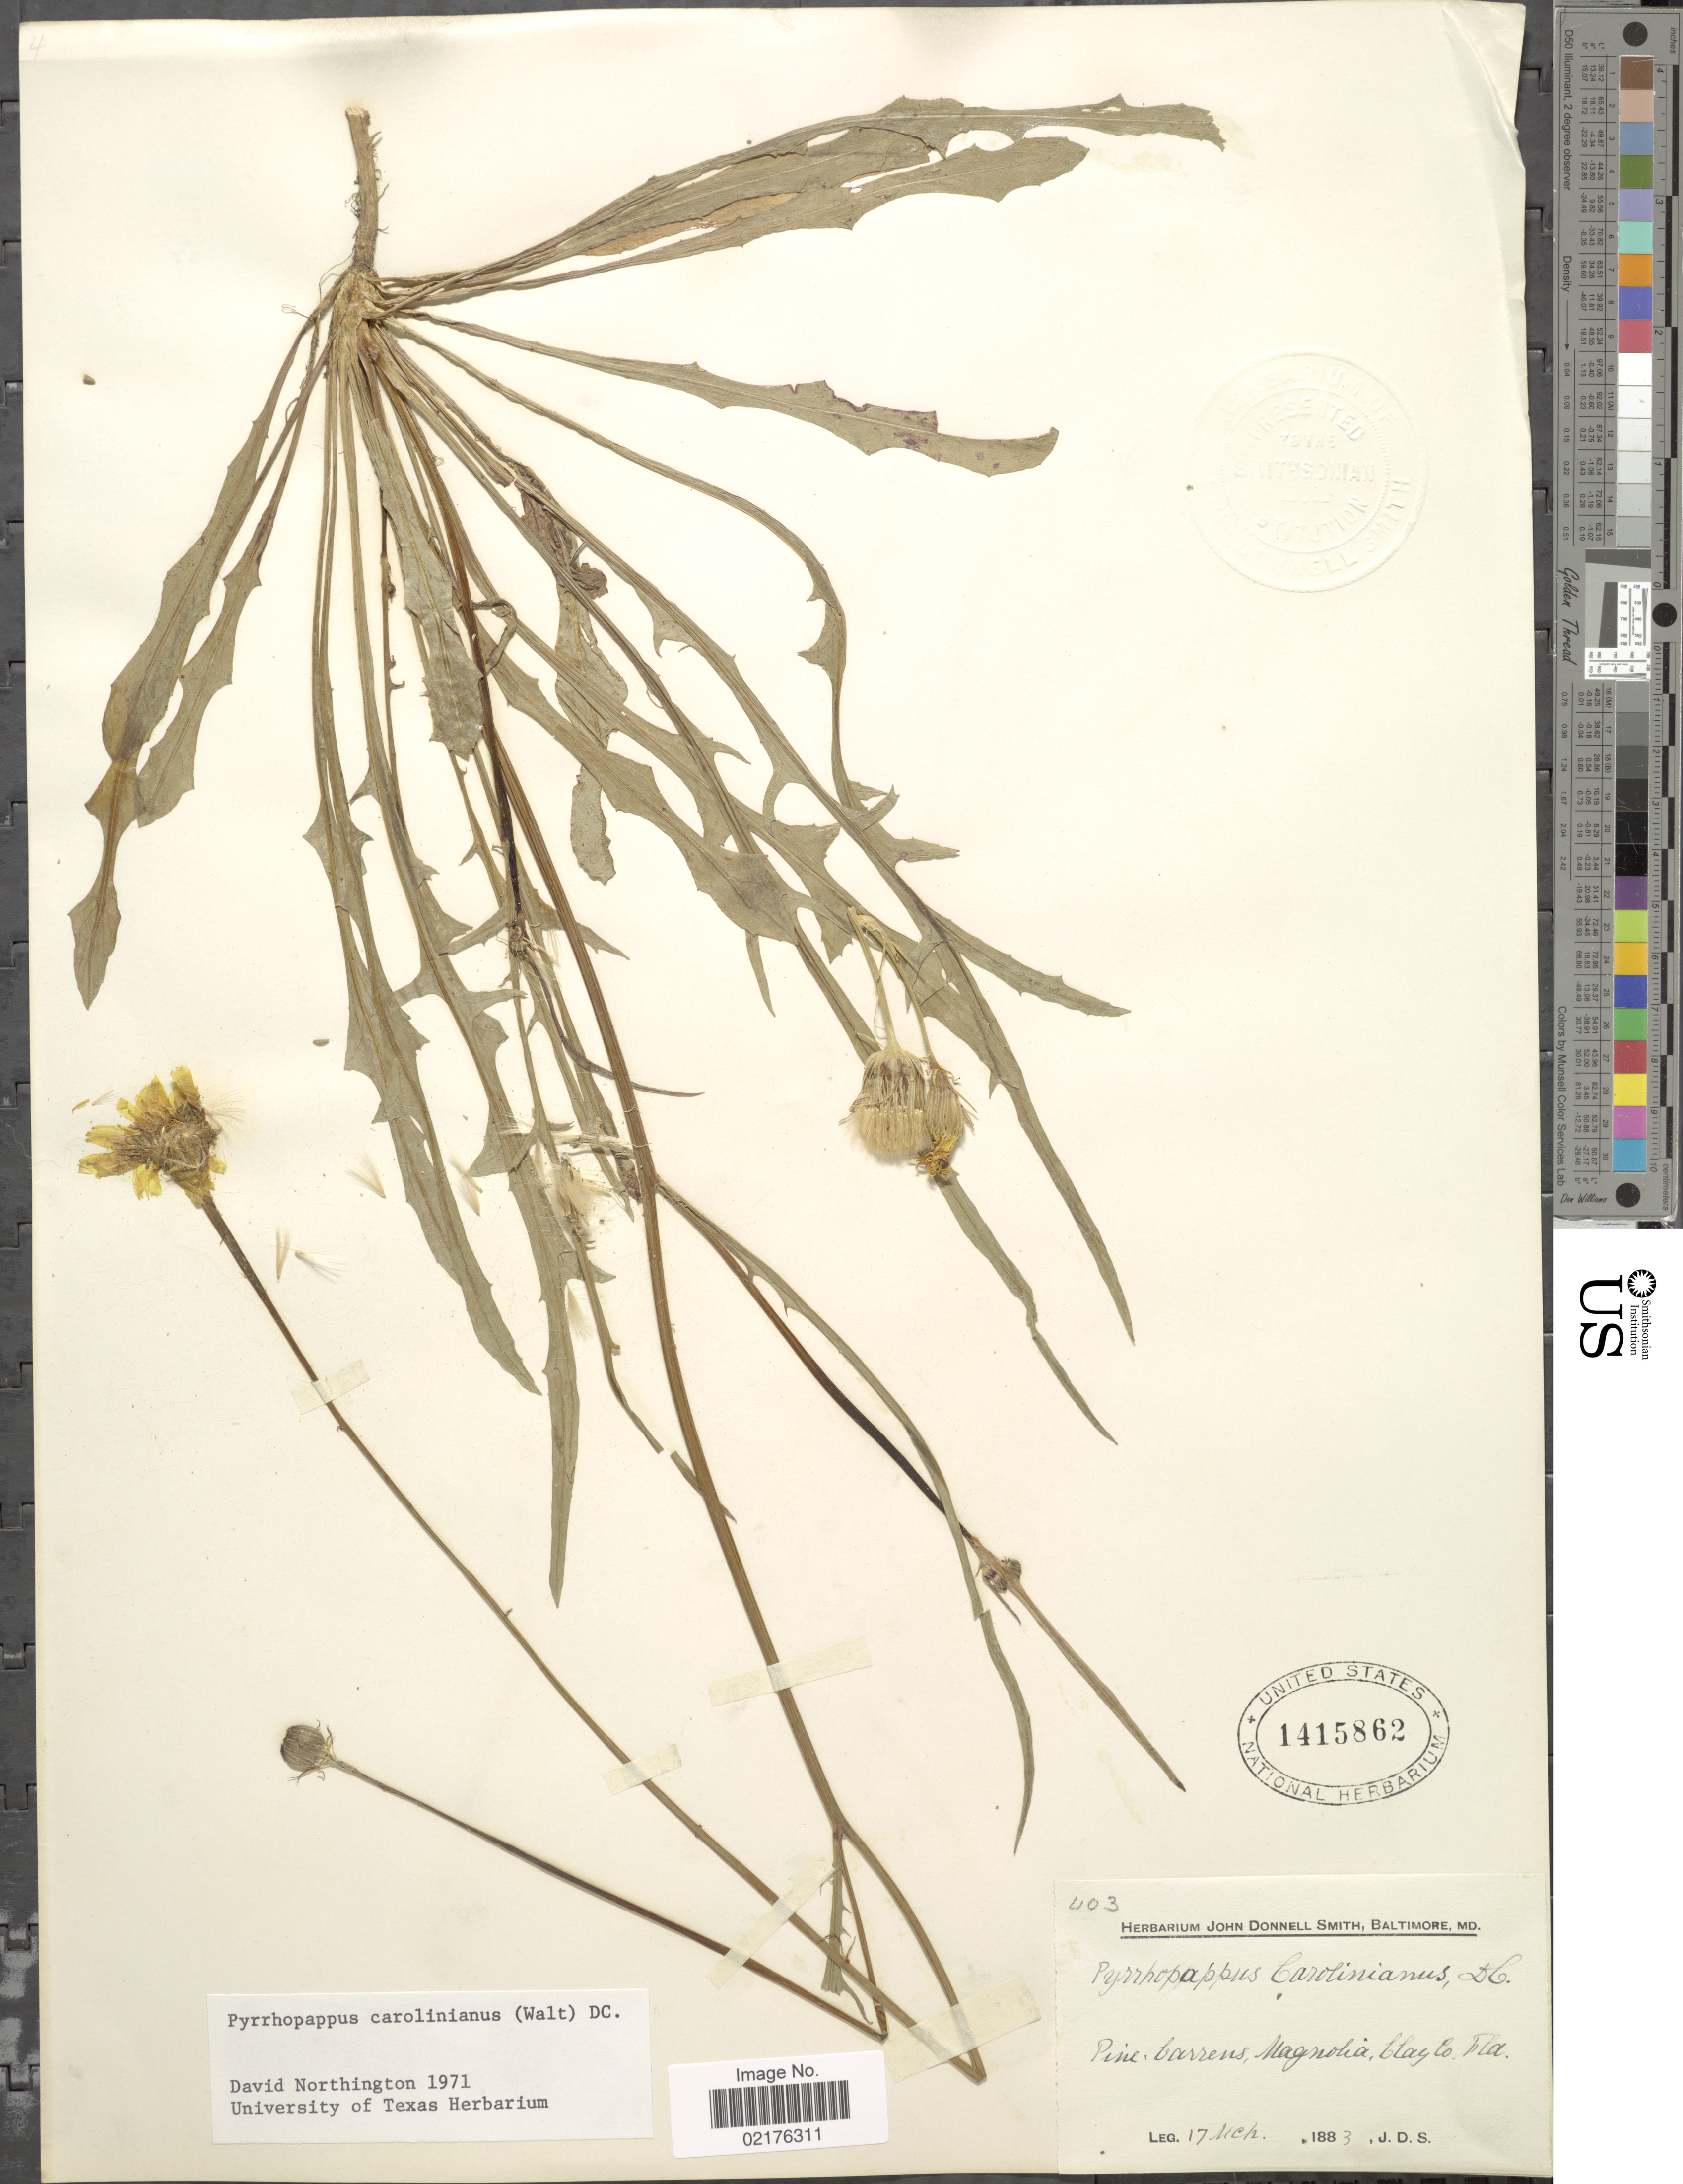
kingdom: Plantae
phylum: Tracheophyta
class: Magnoliopsida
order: Asterales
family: Asteraceae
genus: Pyrrhopappus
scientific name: Pyrrhopappus carolinianus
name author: (Walter) DC.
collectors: J. Donnell Smith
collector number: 403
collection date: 1883-03-17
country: United States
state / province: Florida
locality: Pine barrens, Magnolia, Cklay Co., Fla.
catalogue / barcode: US 1415862